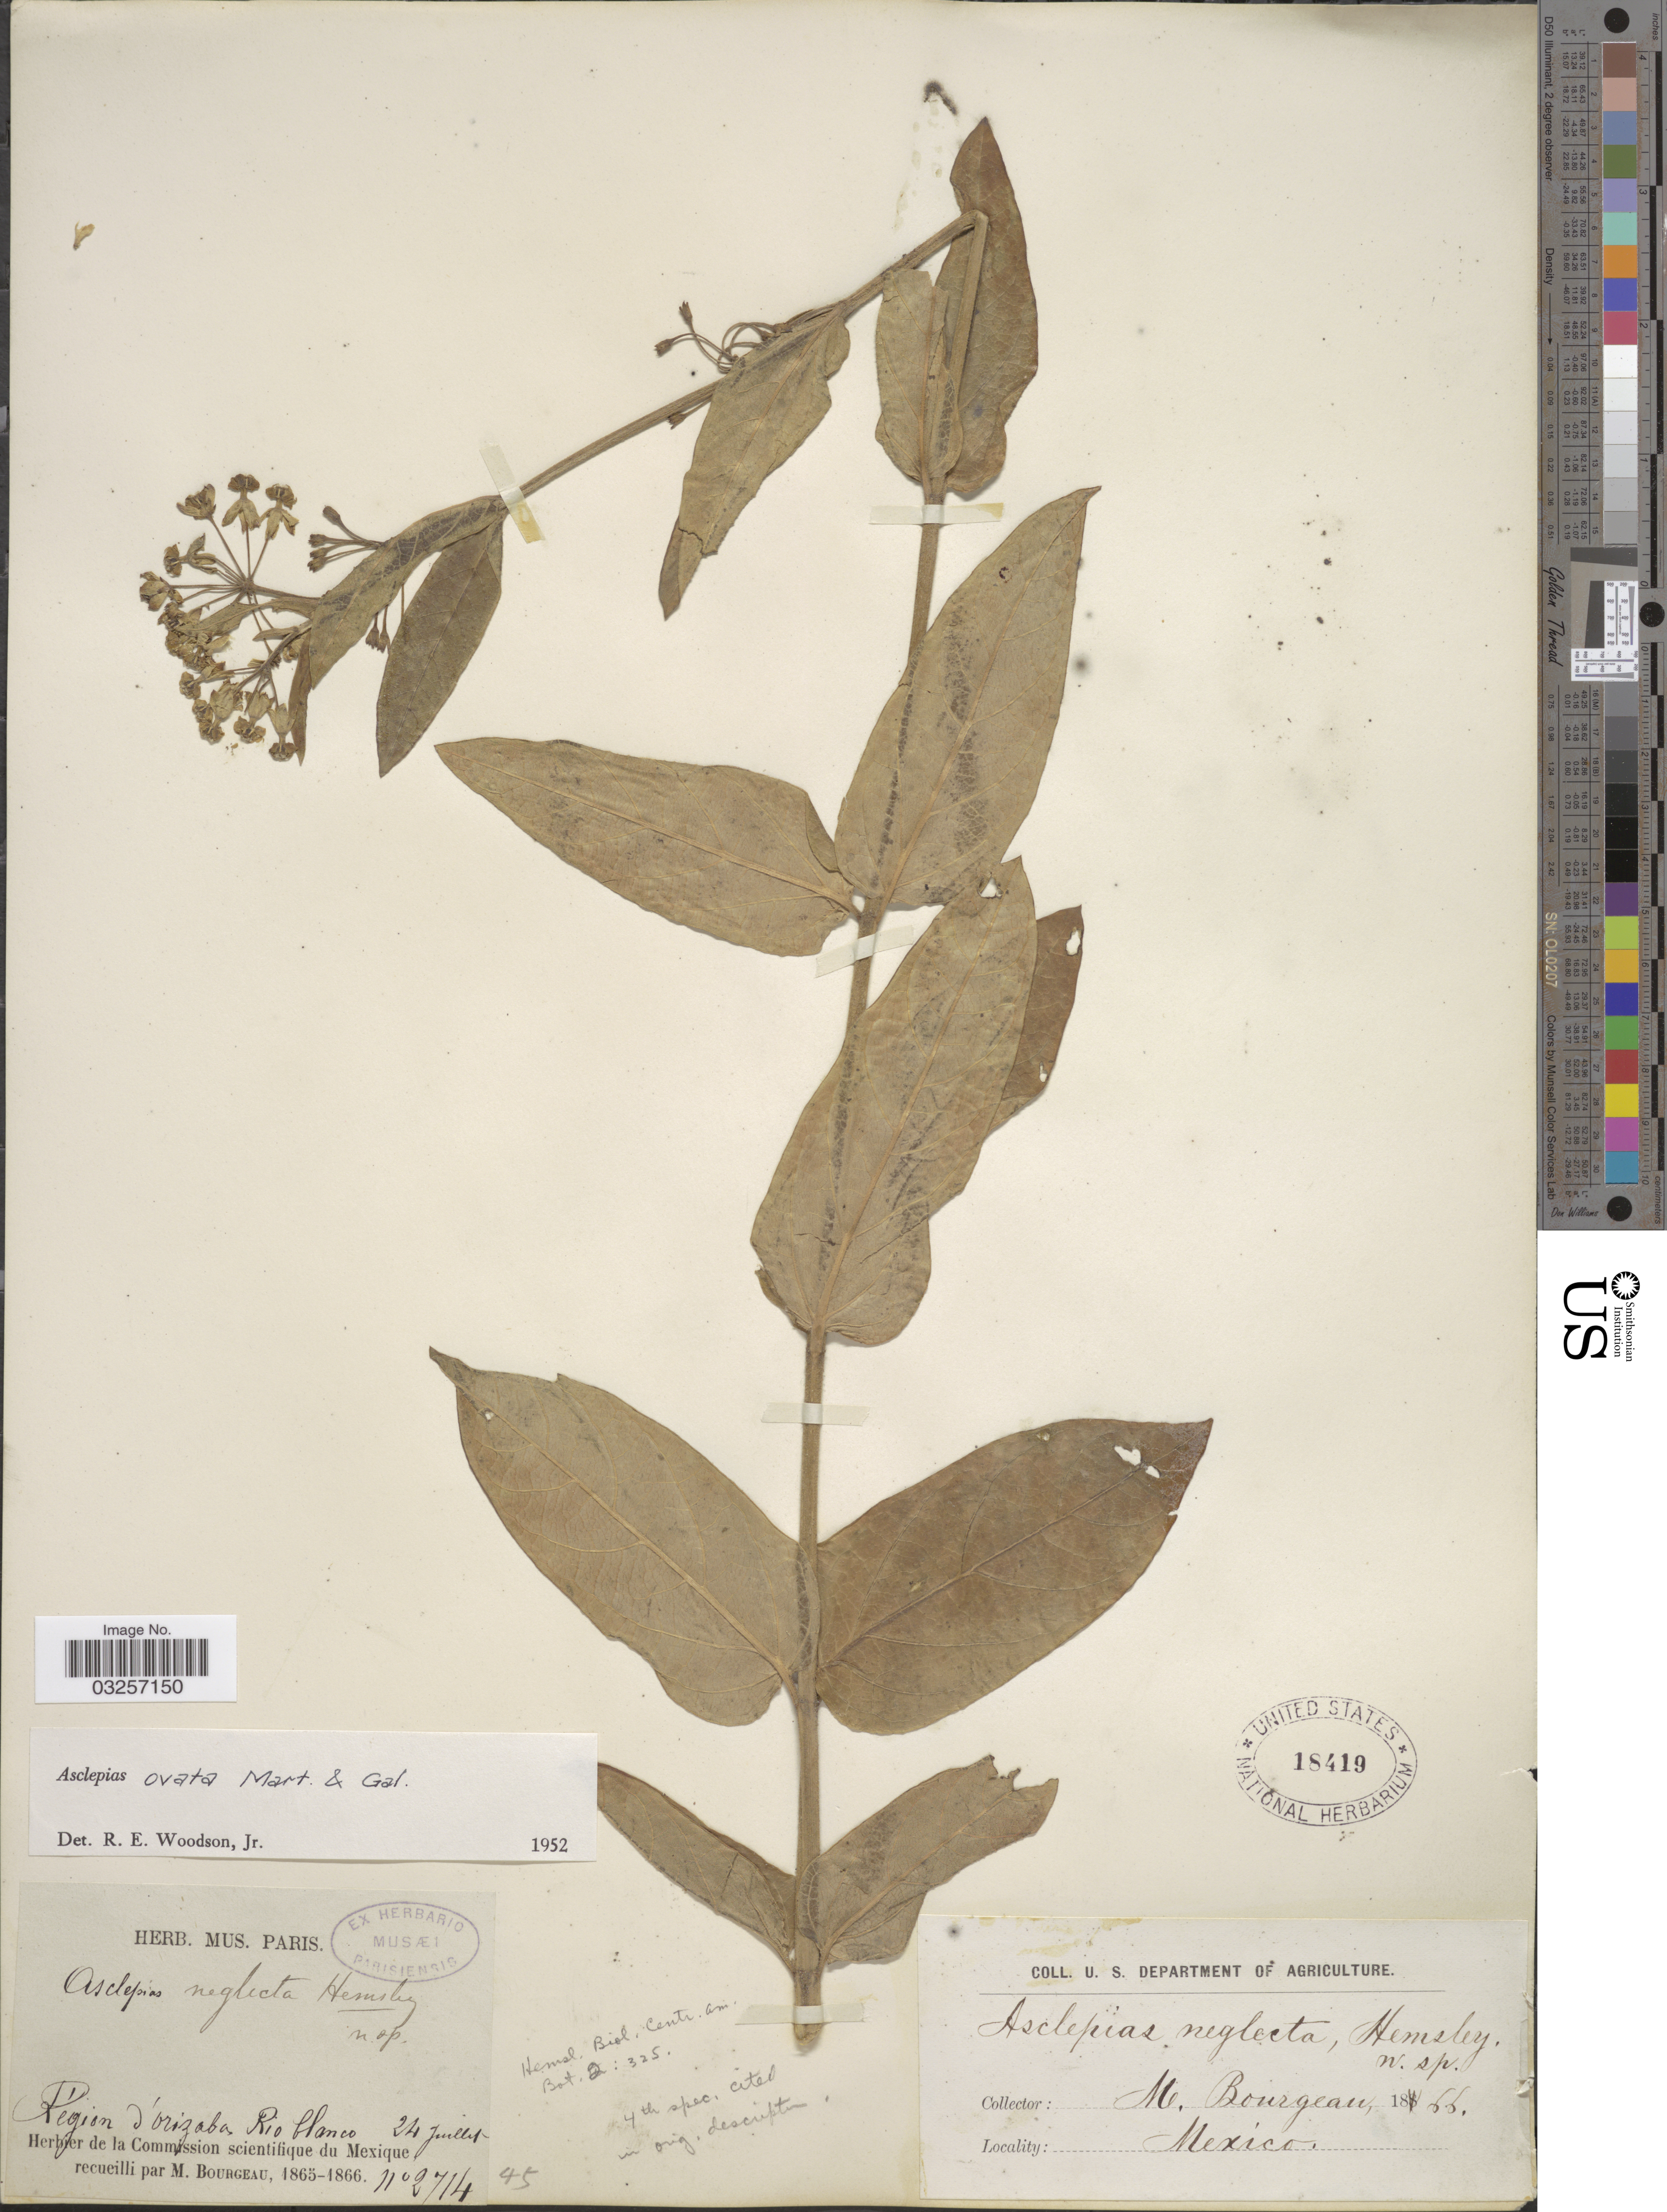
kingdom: Plantae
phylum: Tracheophyta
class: Magnoliopsida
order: Gentianales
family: Apocynaceae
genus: Asclepias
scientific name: Asclepias ovata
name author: M. Martens & Galeotti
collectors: M. Bourgeau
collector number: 2714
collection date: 1865-07-24/1866-07-24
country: Mexico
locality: Région d'Orizaba, Rio Blanco.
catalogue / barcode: US 18419